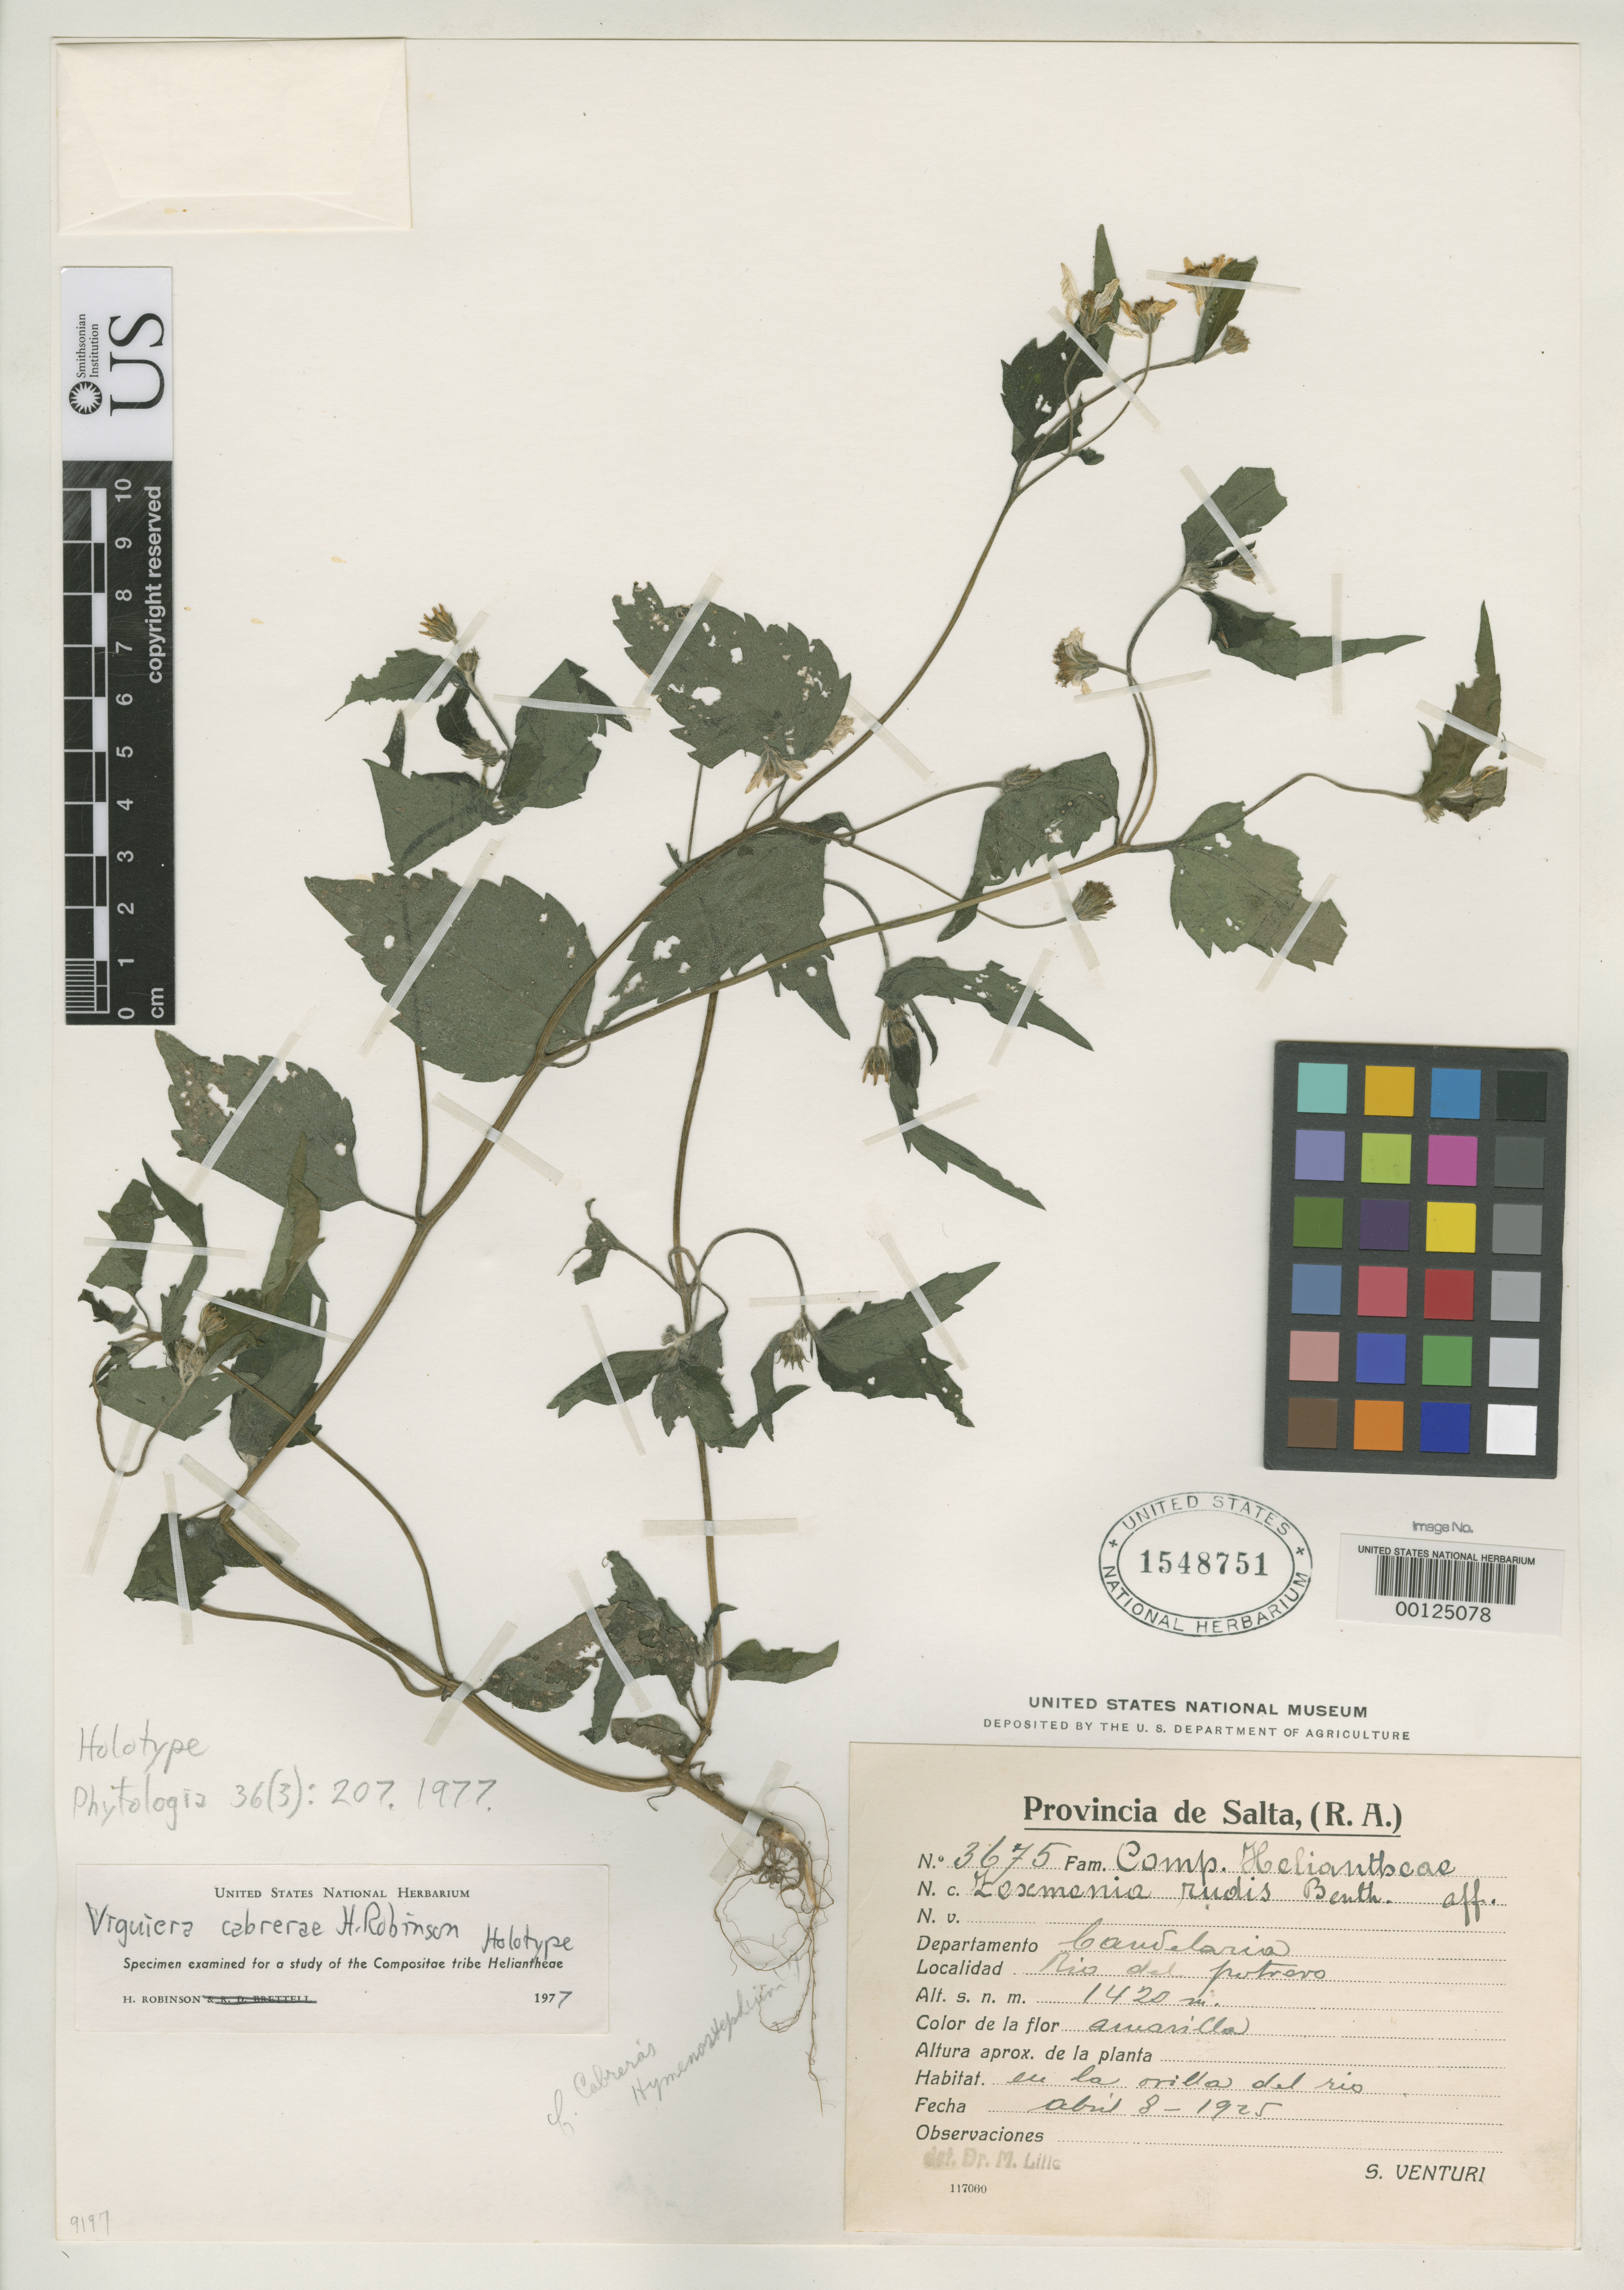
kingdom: Plantae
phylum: Tracheophyta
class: Magnoliopsida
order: Asterales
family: Asteraceae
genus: Viguiera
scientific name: Viguiera cabrerae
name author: H. Rob.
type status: Holotype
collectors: S. Venturi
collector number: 3675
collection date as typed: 08 Apr 1925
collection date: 1925-04-08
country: Argentina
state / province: Salta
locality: Rio del Potrero.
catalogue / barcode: US 1548751